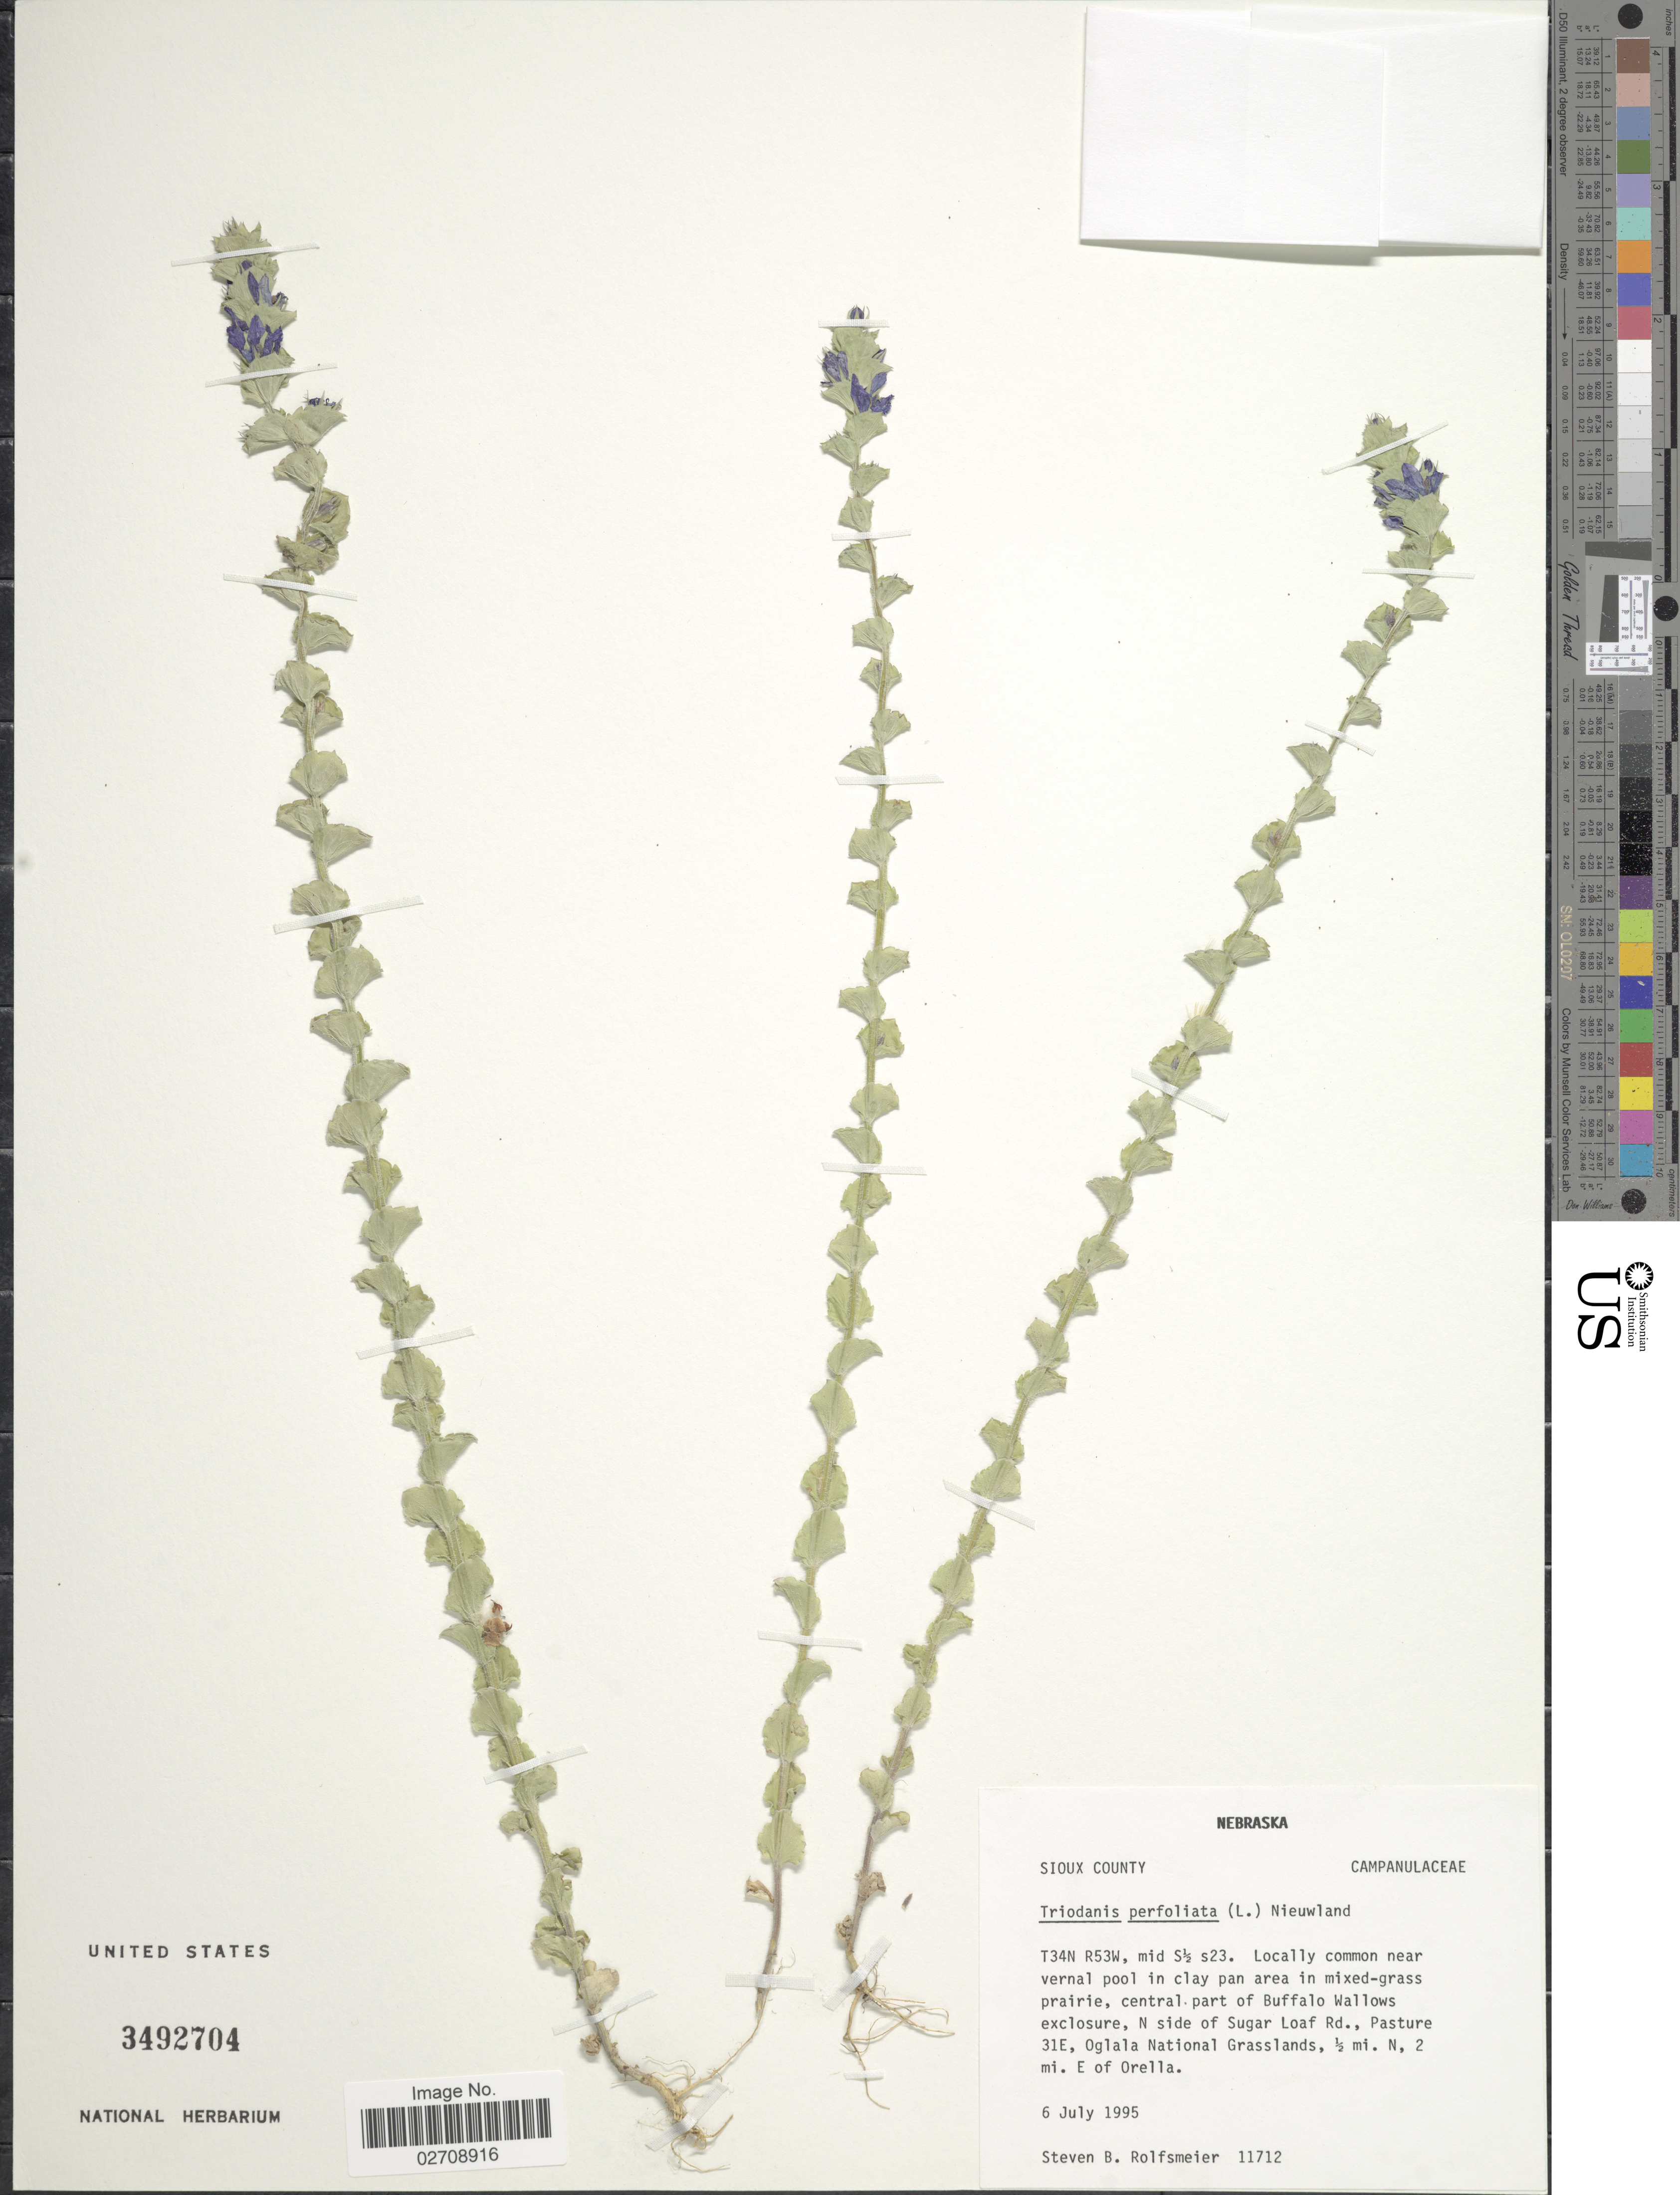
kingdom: Plantae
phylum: Tracheophyta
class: Magnoliopsida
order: Asterales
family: Campanulaceae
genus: Triodanis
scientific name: Triodanis perfoliata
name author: (L.) Nieuwl.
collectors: S. Rolfsmeier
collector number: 11712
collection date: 1995-07-06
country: United States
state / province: Nebraska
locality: T34N R53W, mid S½ S23, central part of Buffalo Wallows exclosure, N side of Sugar Loaf Rd., Pasture 31E, Oglala; National Grasslands, ½ mi. N, 2 mi. E of Orella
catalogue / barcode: US 3492704